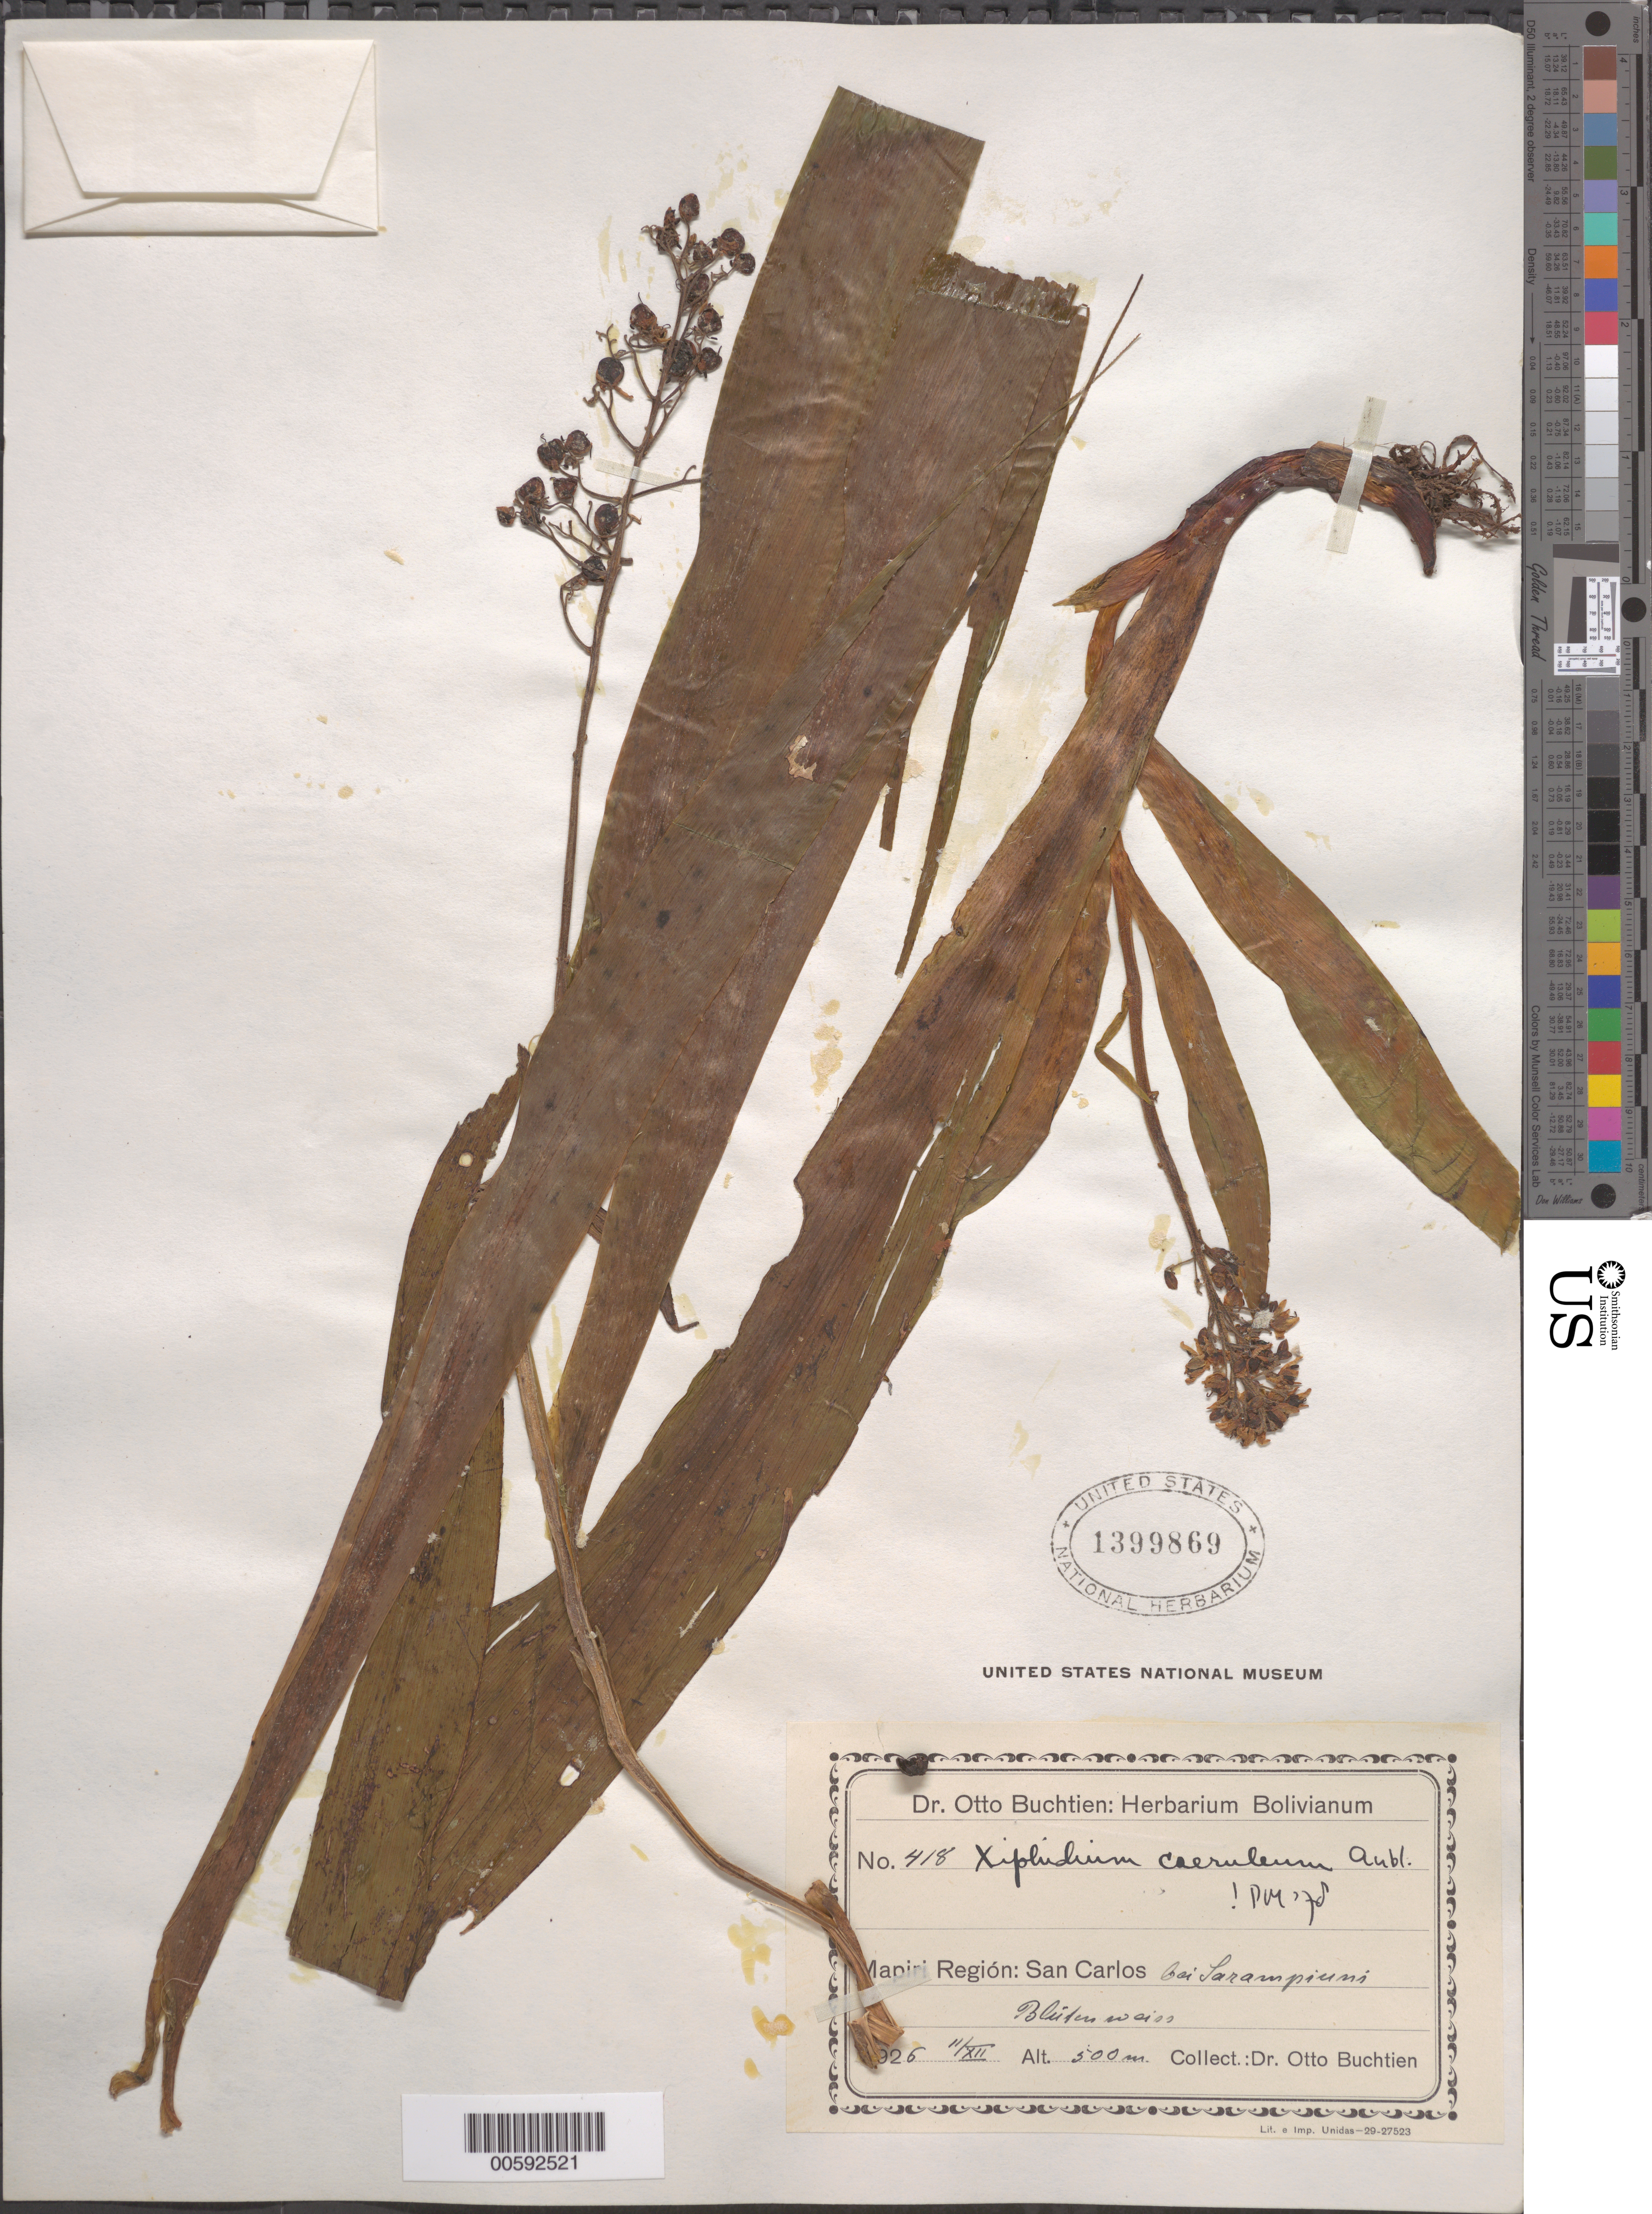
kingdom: Plantae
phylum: Tracheophyta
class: Liliopsida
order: Commelinales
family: Haemodoraceae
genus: Xiphidium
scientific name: Xiphidium caeruleum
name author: Aubl.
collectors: O. Buchtien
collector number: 418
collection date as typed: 11 Dec 1926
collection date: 1926-12-11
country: Bolivia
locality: San Carlos, near Sarampinni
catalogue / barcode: US 1399869